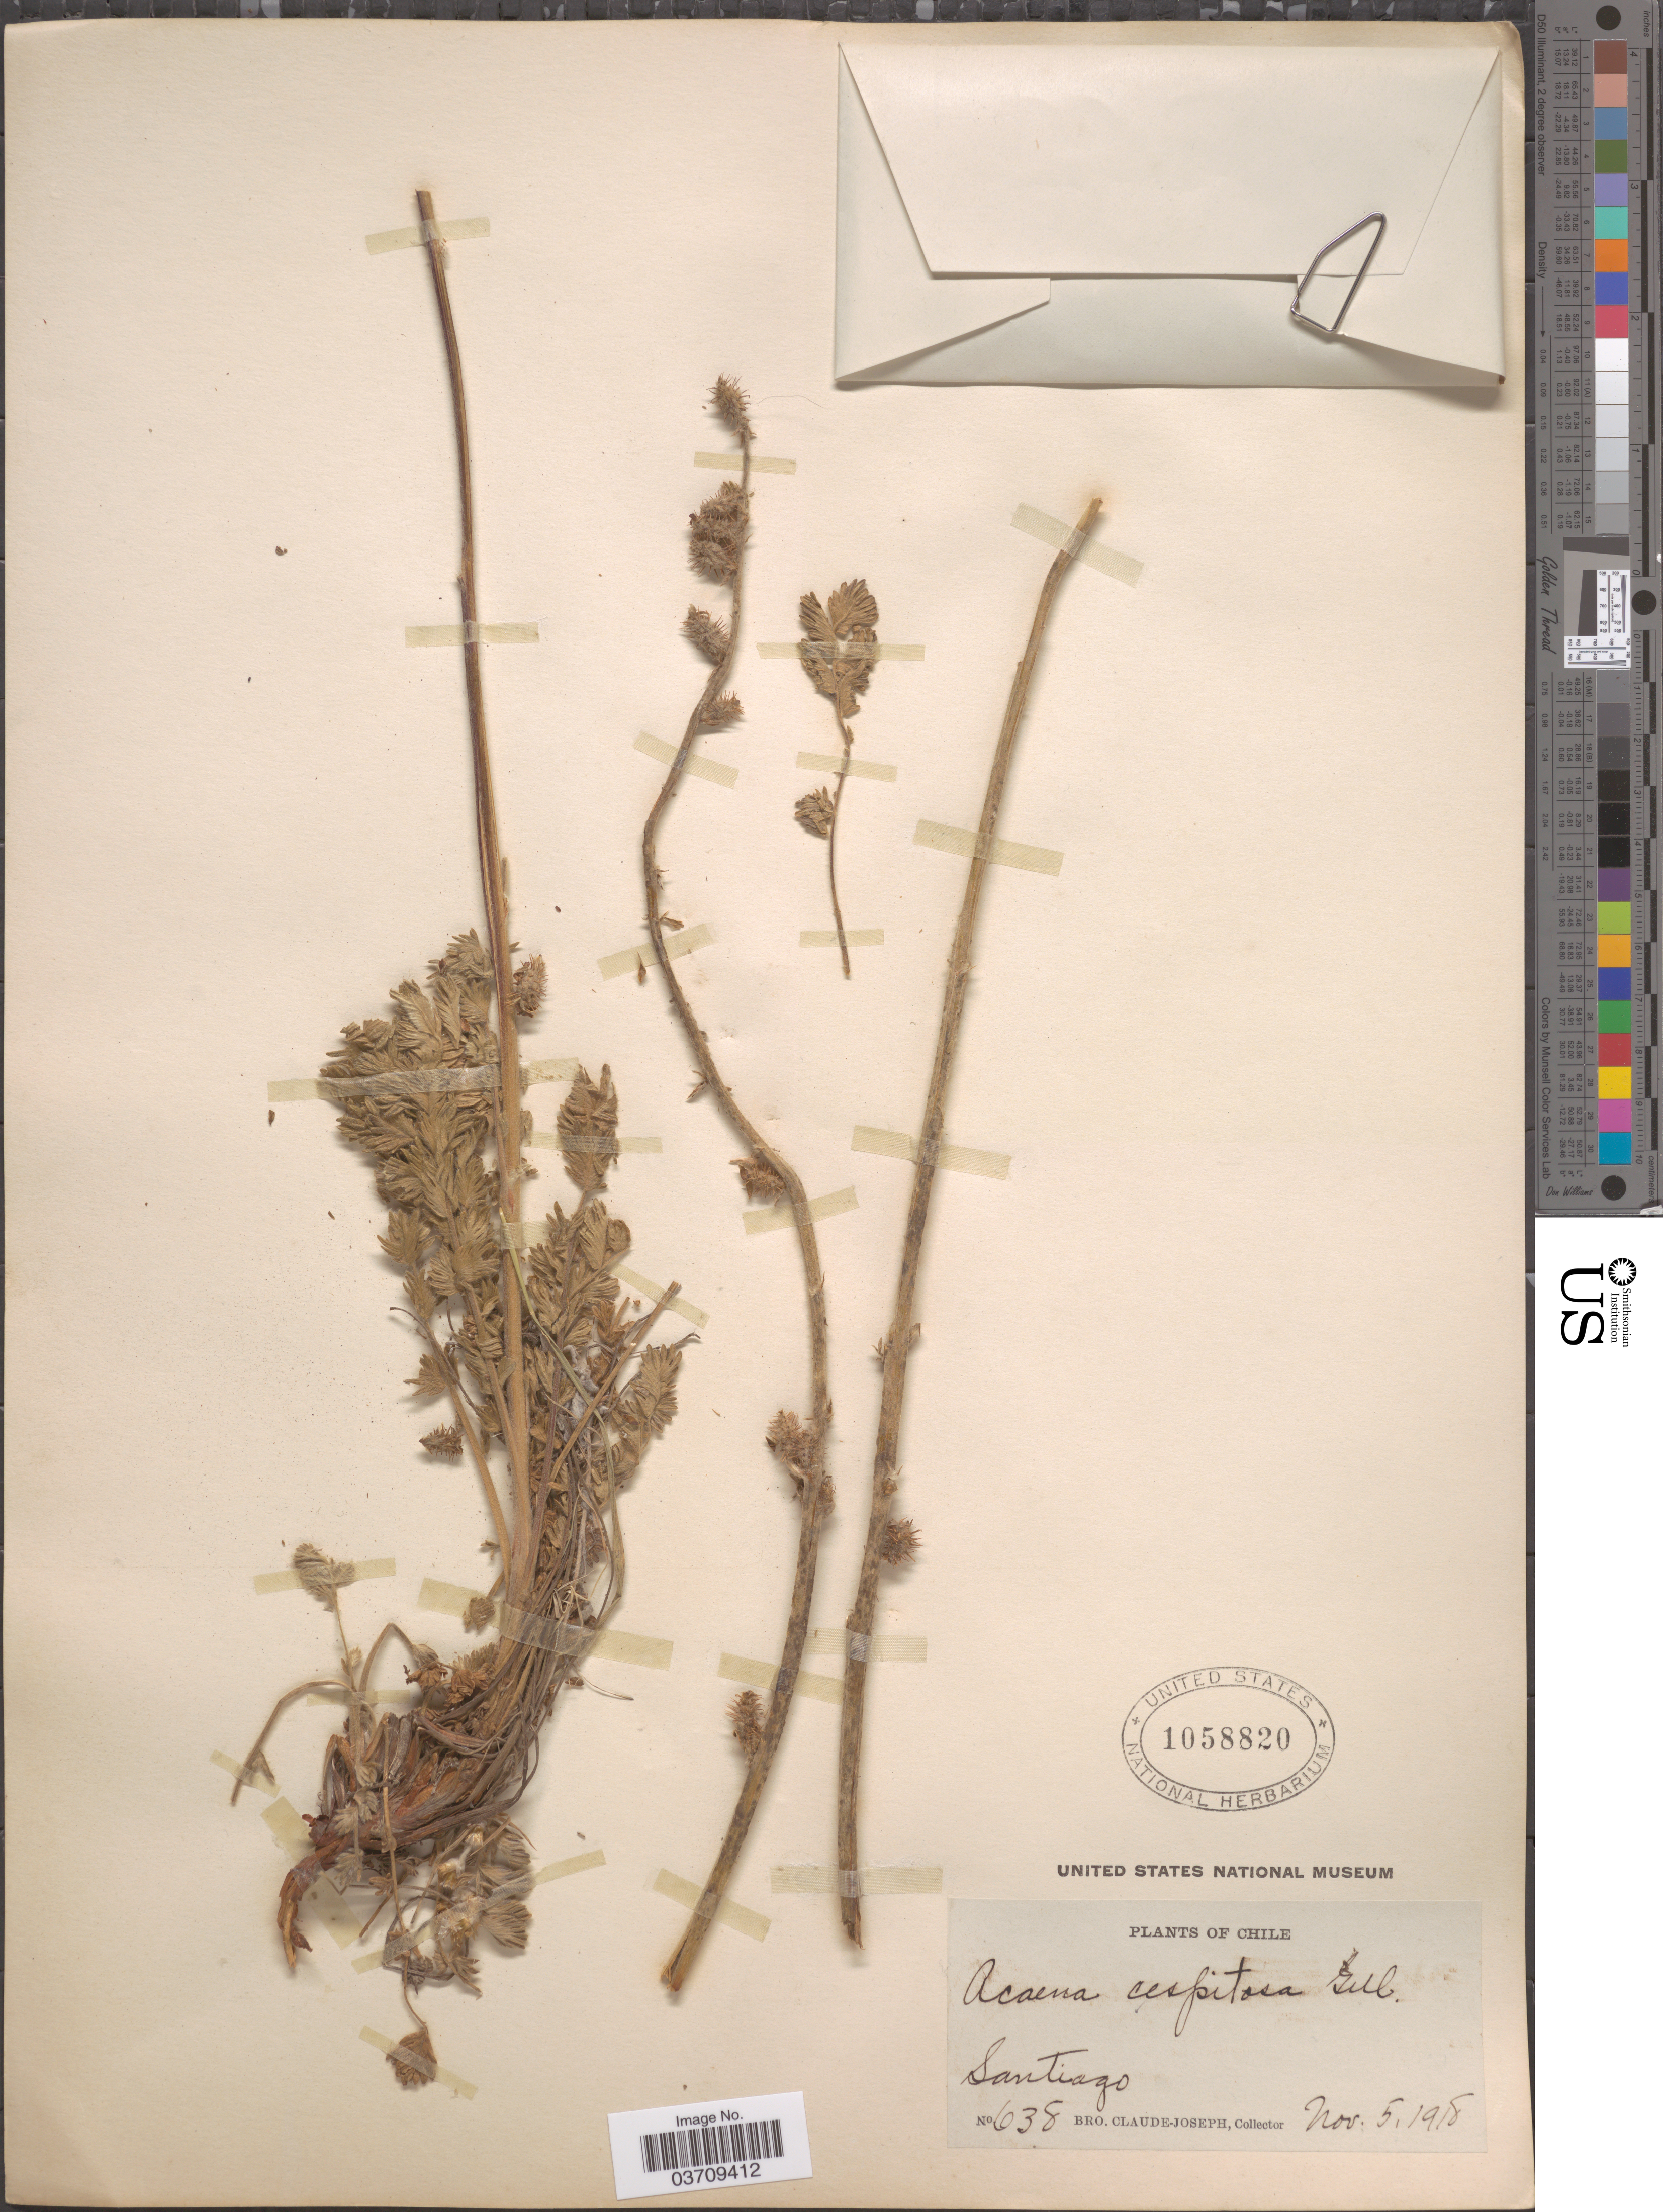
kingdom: Plantae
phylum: Tracheophyta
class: Magnoliopsida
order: Rosales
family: Rosaceae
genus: Acaena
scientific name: Acaena caespitosa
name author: Gillies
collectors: Bro. Claude-Joseph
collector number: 638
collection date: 1918-11-05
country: Chile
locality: Santiago.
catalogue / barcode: US 1058820